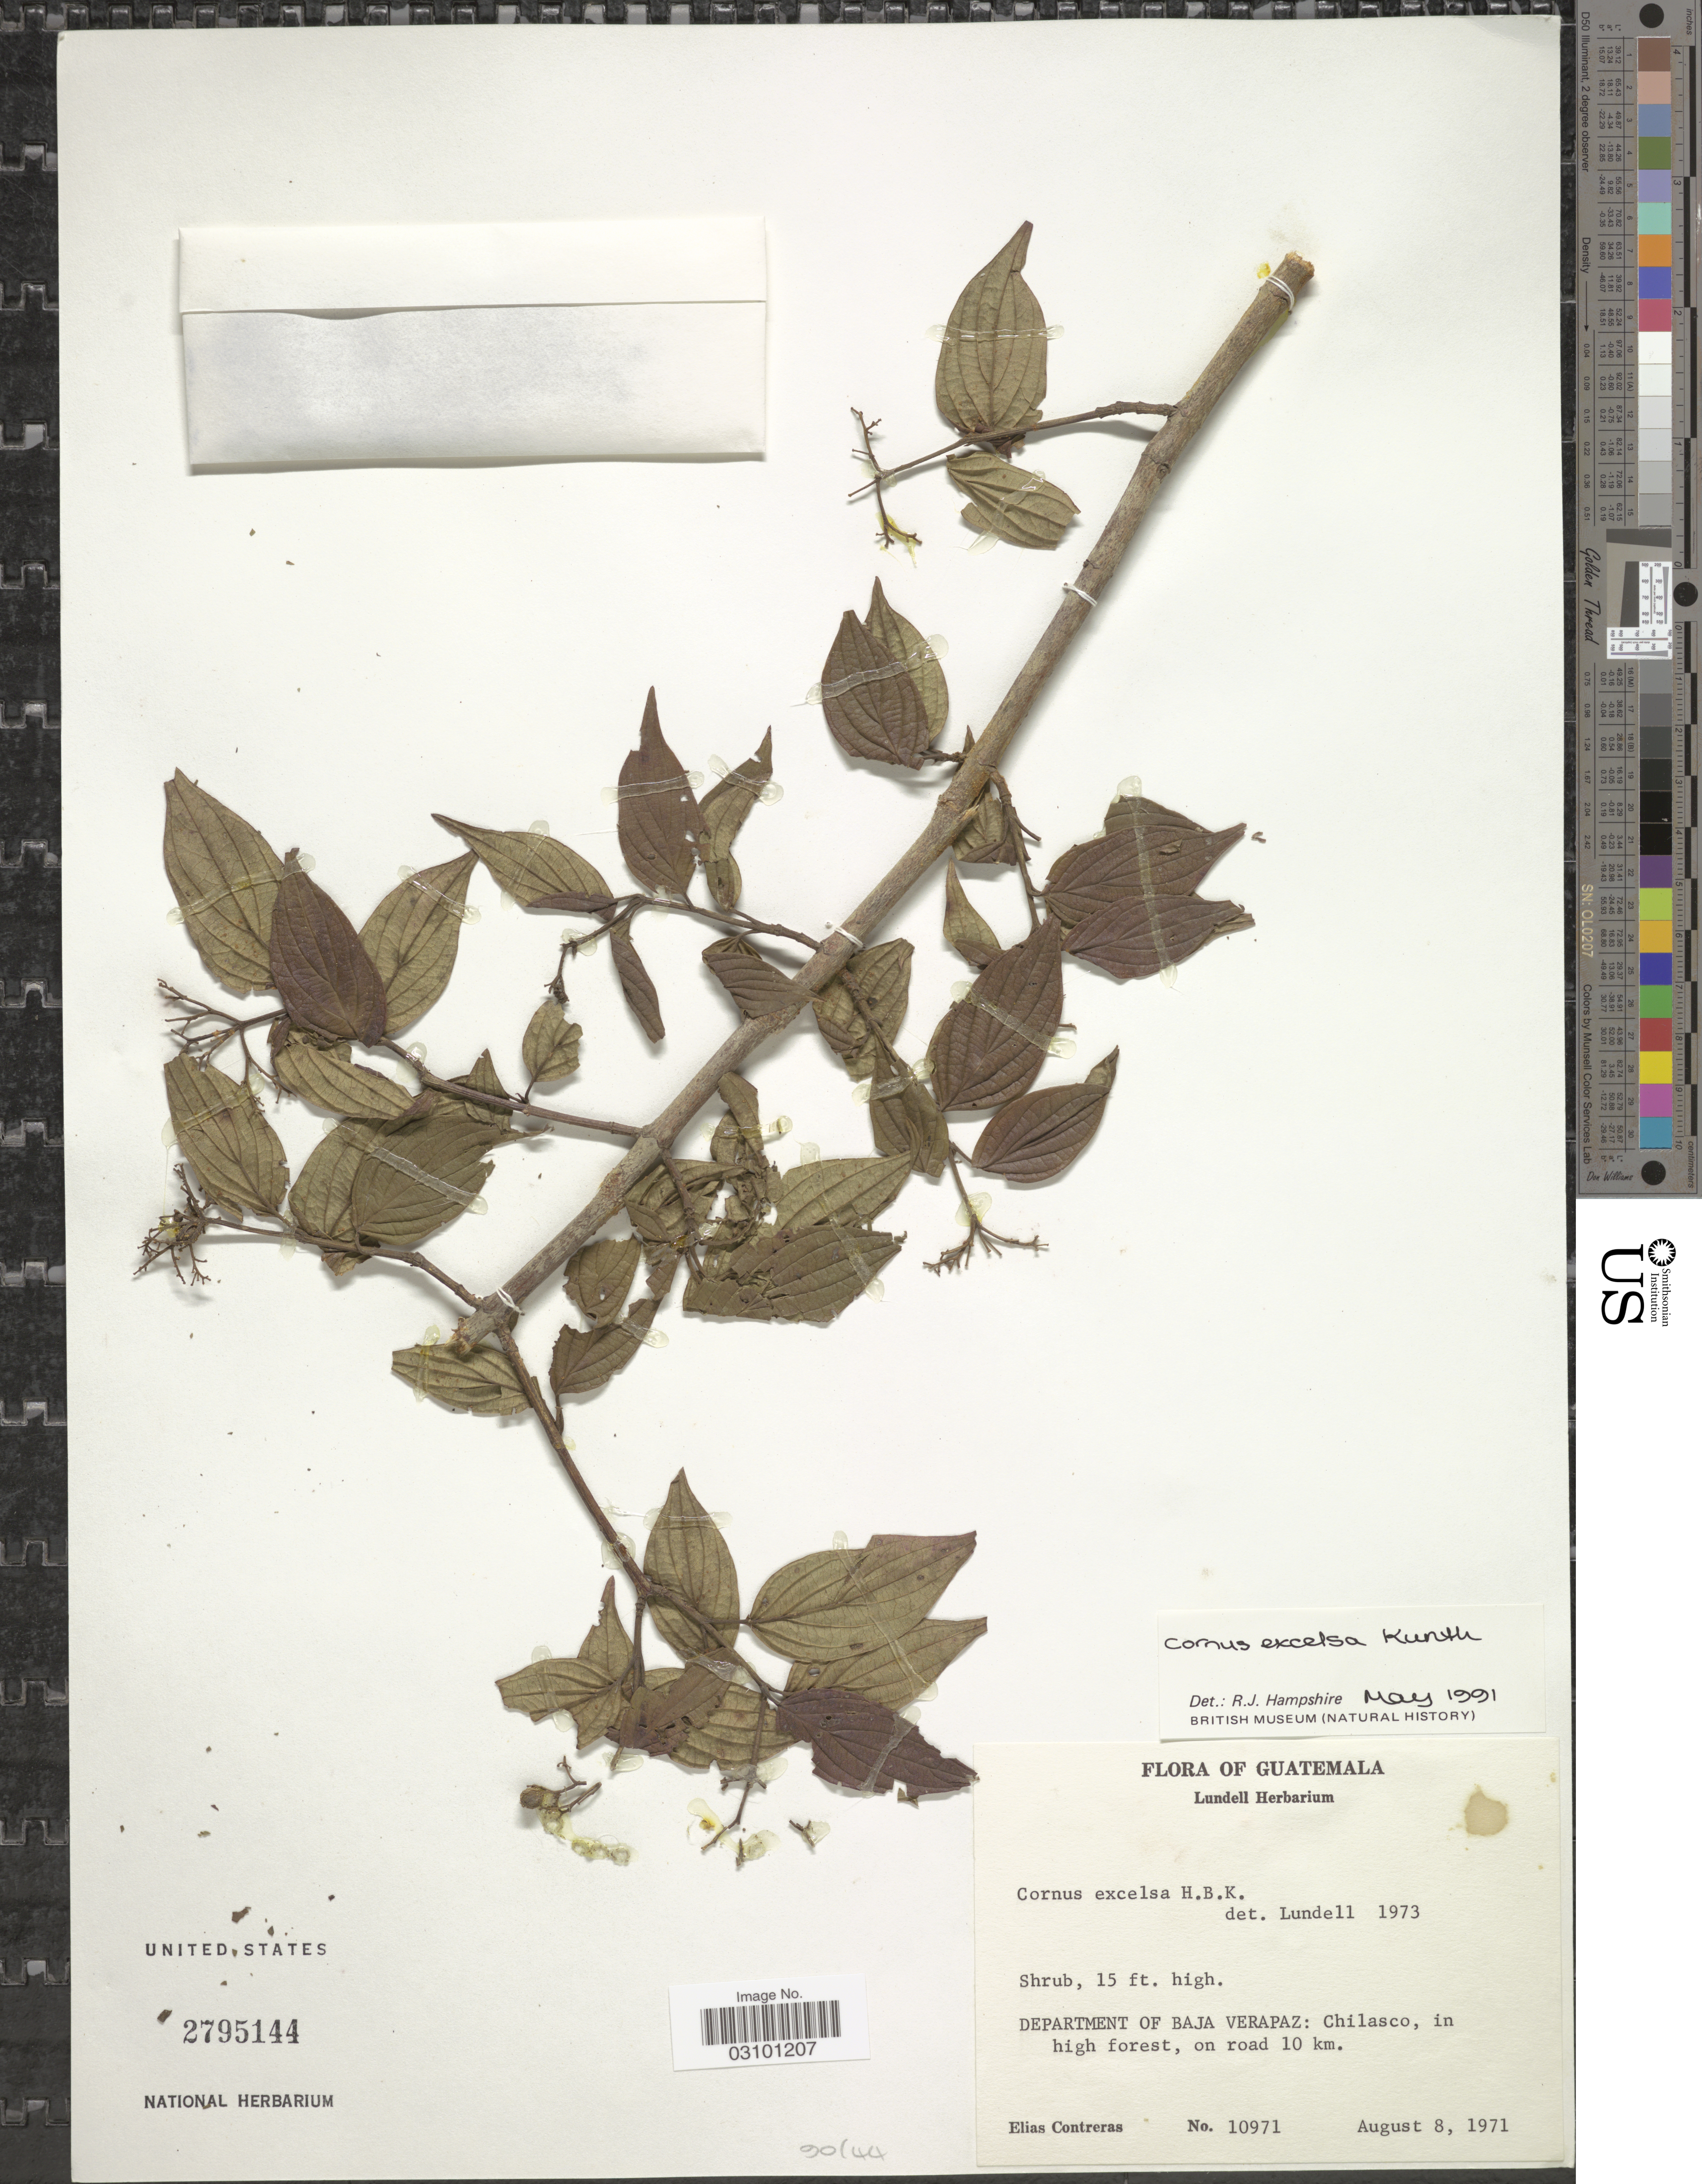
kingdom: Plantae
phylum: Tracheophyta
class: Magnoliopsida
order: Cornales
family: Cornaceae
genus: Cornus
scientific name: Cornus excelsa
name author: Kunth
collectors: E. Contreras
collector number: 10971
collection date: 1971-08-08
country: Guatemala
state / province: Baja Verapaz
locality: Department of Baja Verapaz: Chilasco, in high forest, on road 10 km.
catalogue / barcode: US 2795144